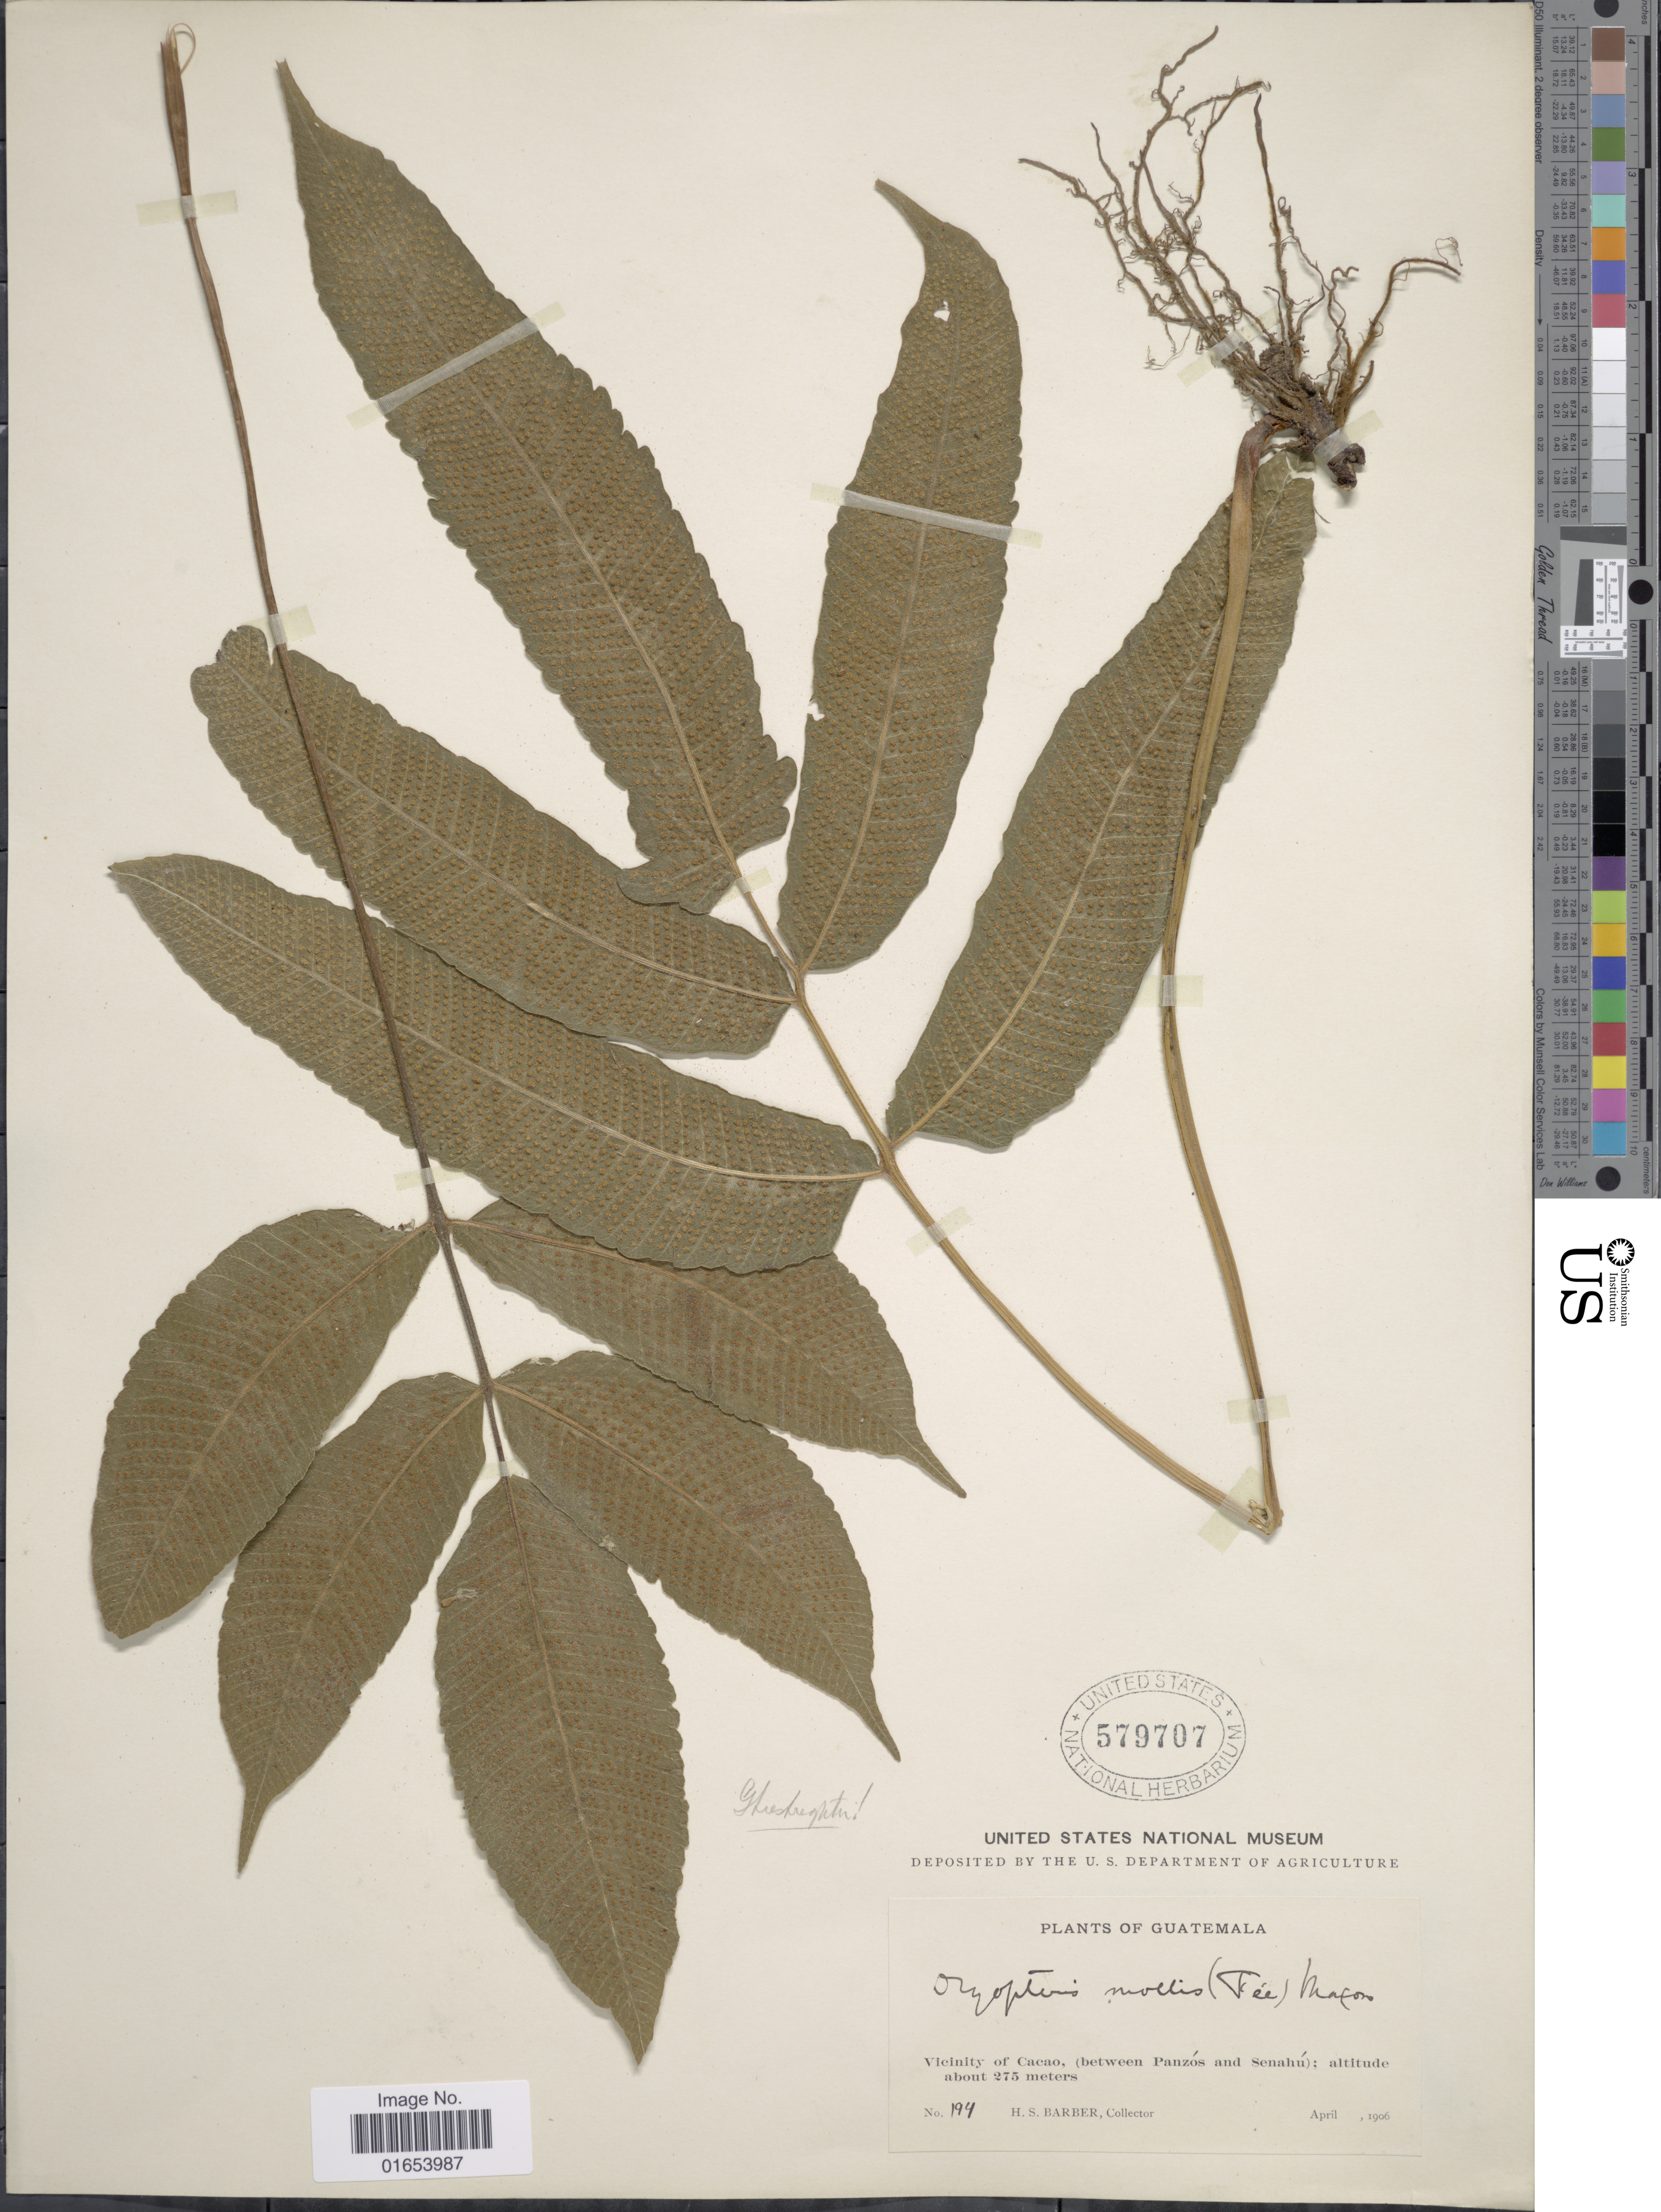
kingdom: Plantae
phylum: Tracheophyta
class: Polypodiopsida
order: Polypodiales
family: Thelypteridaceae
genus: Goniopteris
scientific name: Goniopteris ghiesbreghtii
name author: (Linden) J. Sm.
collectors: H. Barber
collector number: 194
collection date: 1906-04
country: Guatemala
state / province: Guatemala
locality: Guatemala, vicinity of Cacao, (between Panzos and Senahu)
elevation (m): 275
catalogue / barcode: US 579707